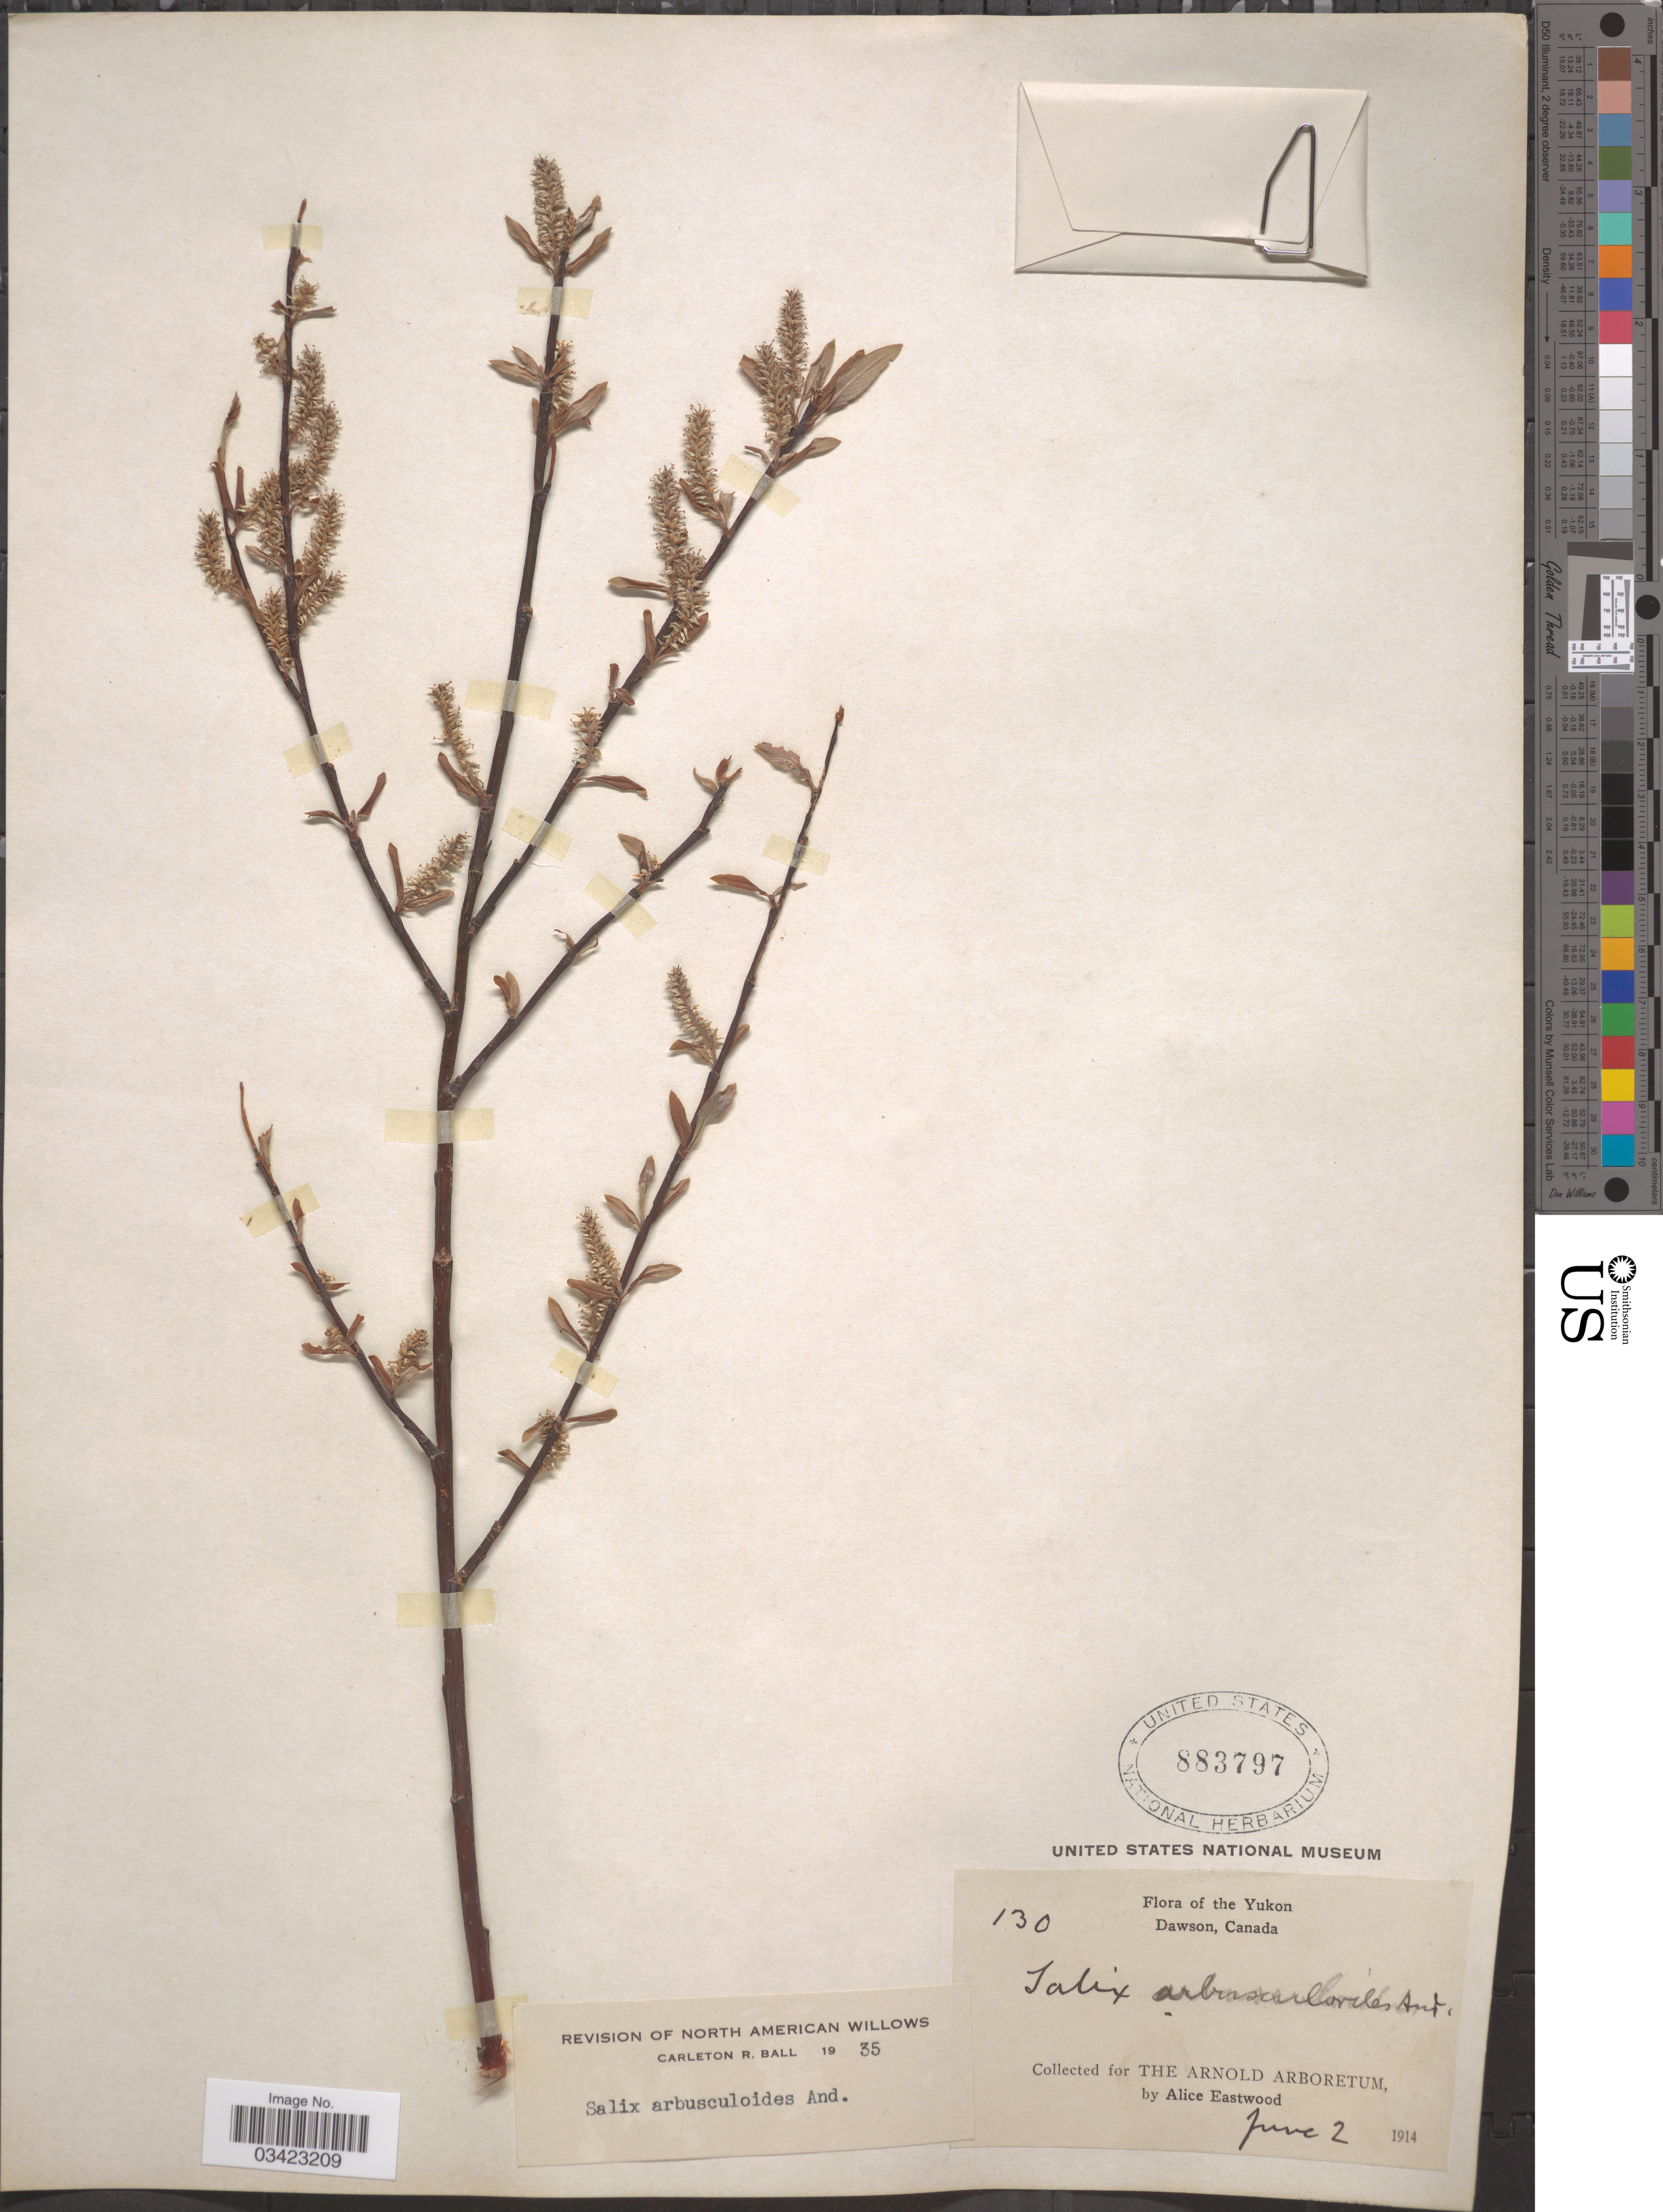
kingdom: Plantae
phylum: Tracheophyta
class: Magnoliopsida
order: Malpighiales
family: Salicaceae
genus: Salix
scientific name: Salix arbusculoides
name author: Andersson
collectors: A. Eastwood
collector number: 130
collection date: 1914-06-02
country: Canada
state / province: Yukon Territory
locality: Yukon. Dawson.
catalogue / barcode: US 883797